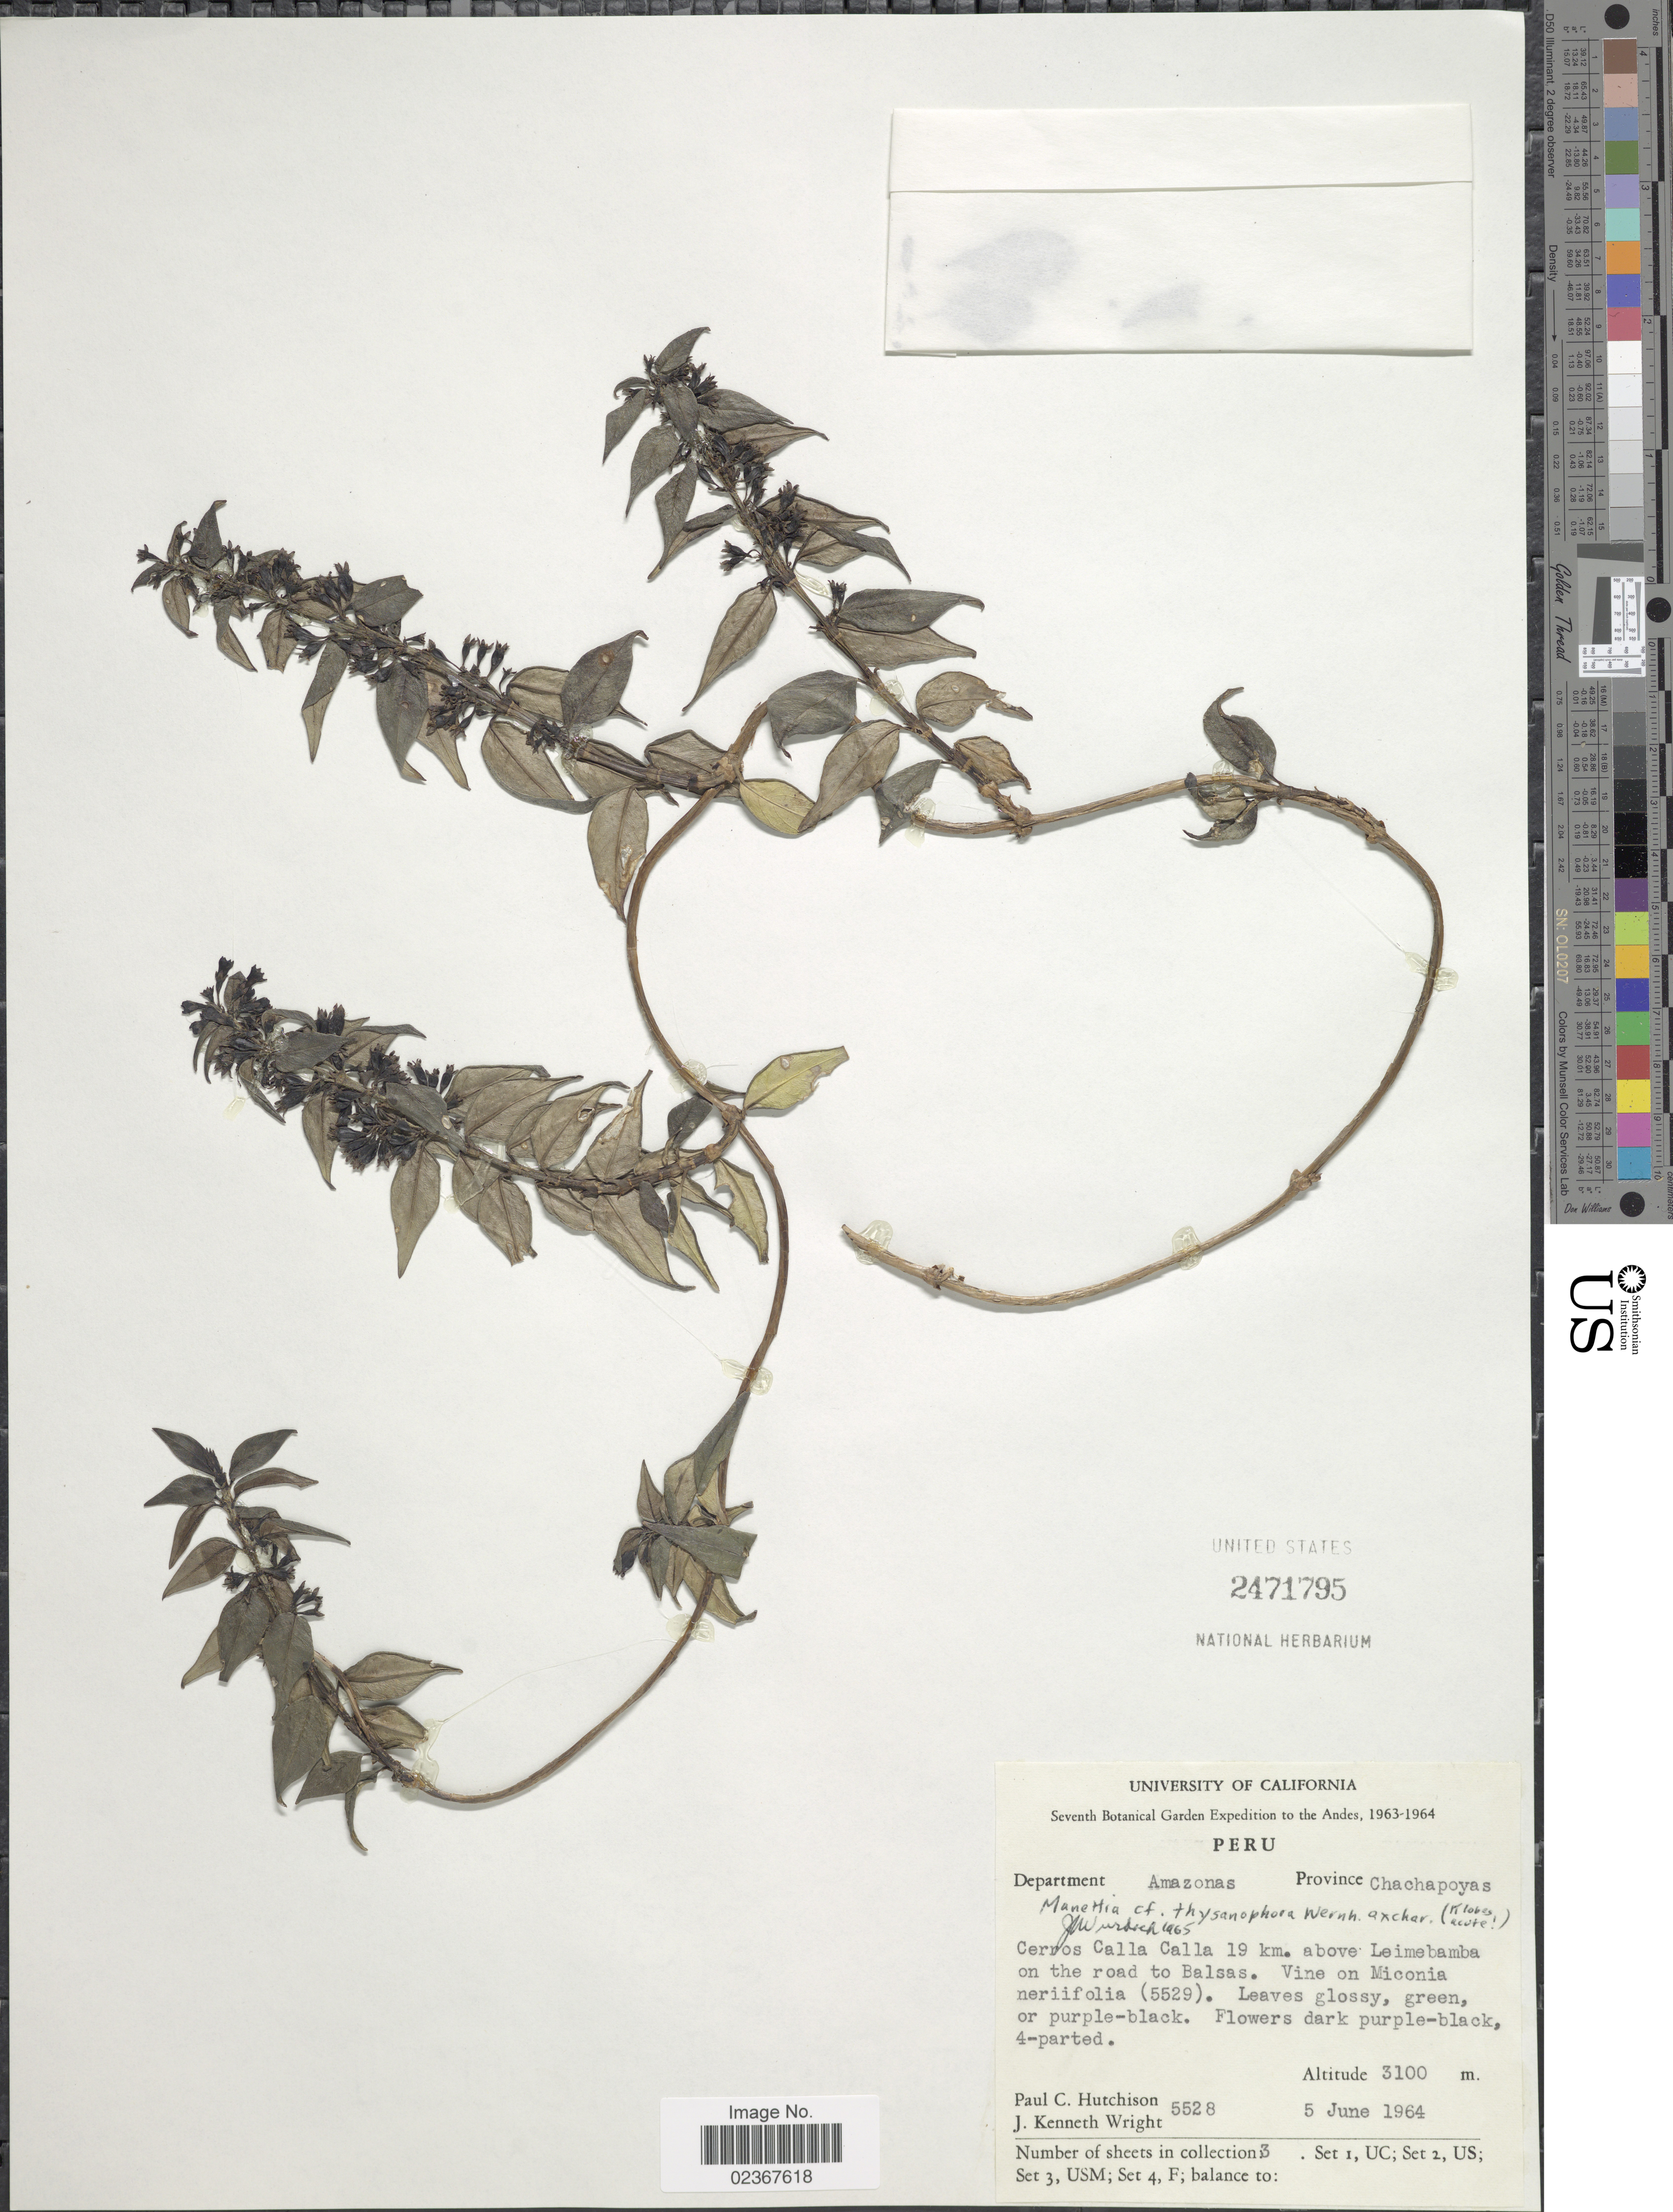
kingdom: Plantae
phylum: Tracheophyta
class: Magnoliopsida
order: Gentianales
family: Rubiaceae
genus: Manettia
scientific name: Manettia thysanophora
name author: Wernham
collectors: P. C. Hutchison & J. K. Wright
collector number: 5528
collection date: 1964-06-05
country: Peru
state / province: Amazonas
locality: The Andes, Department Amazonas, Province Chachapoyas, Cerros Calla Calla 19 km above Leimebamba on the road to Balsas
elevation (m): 3100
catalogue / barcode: US 2471795